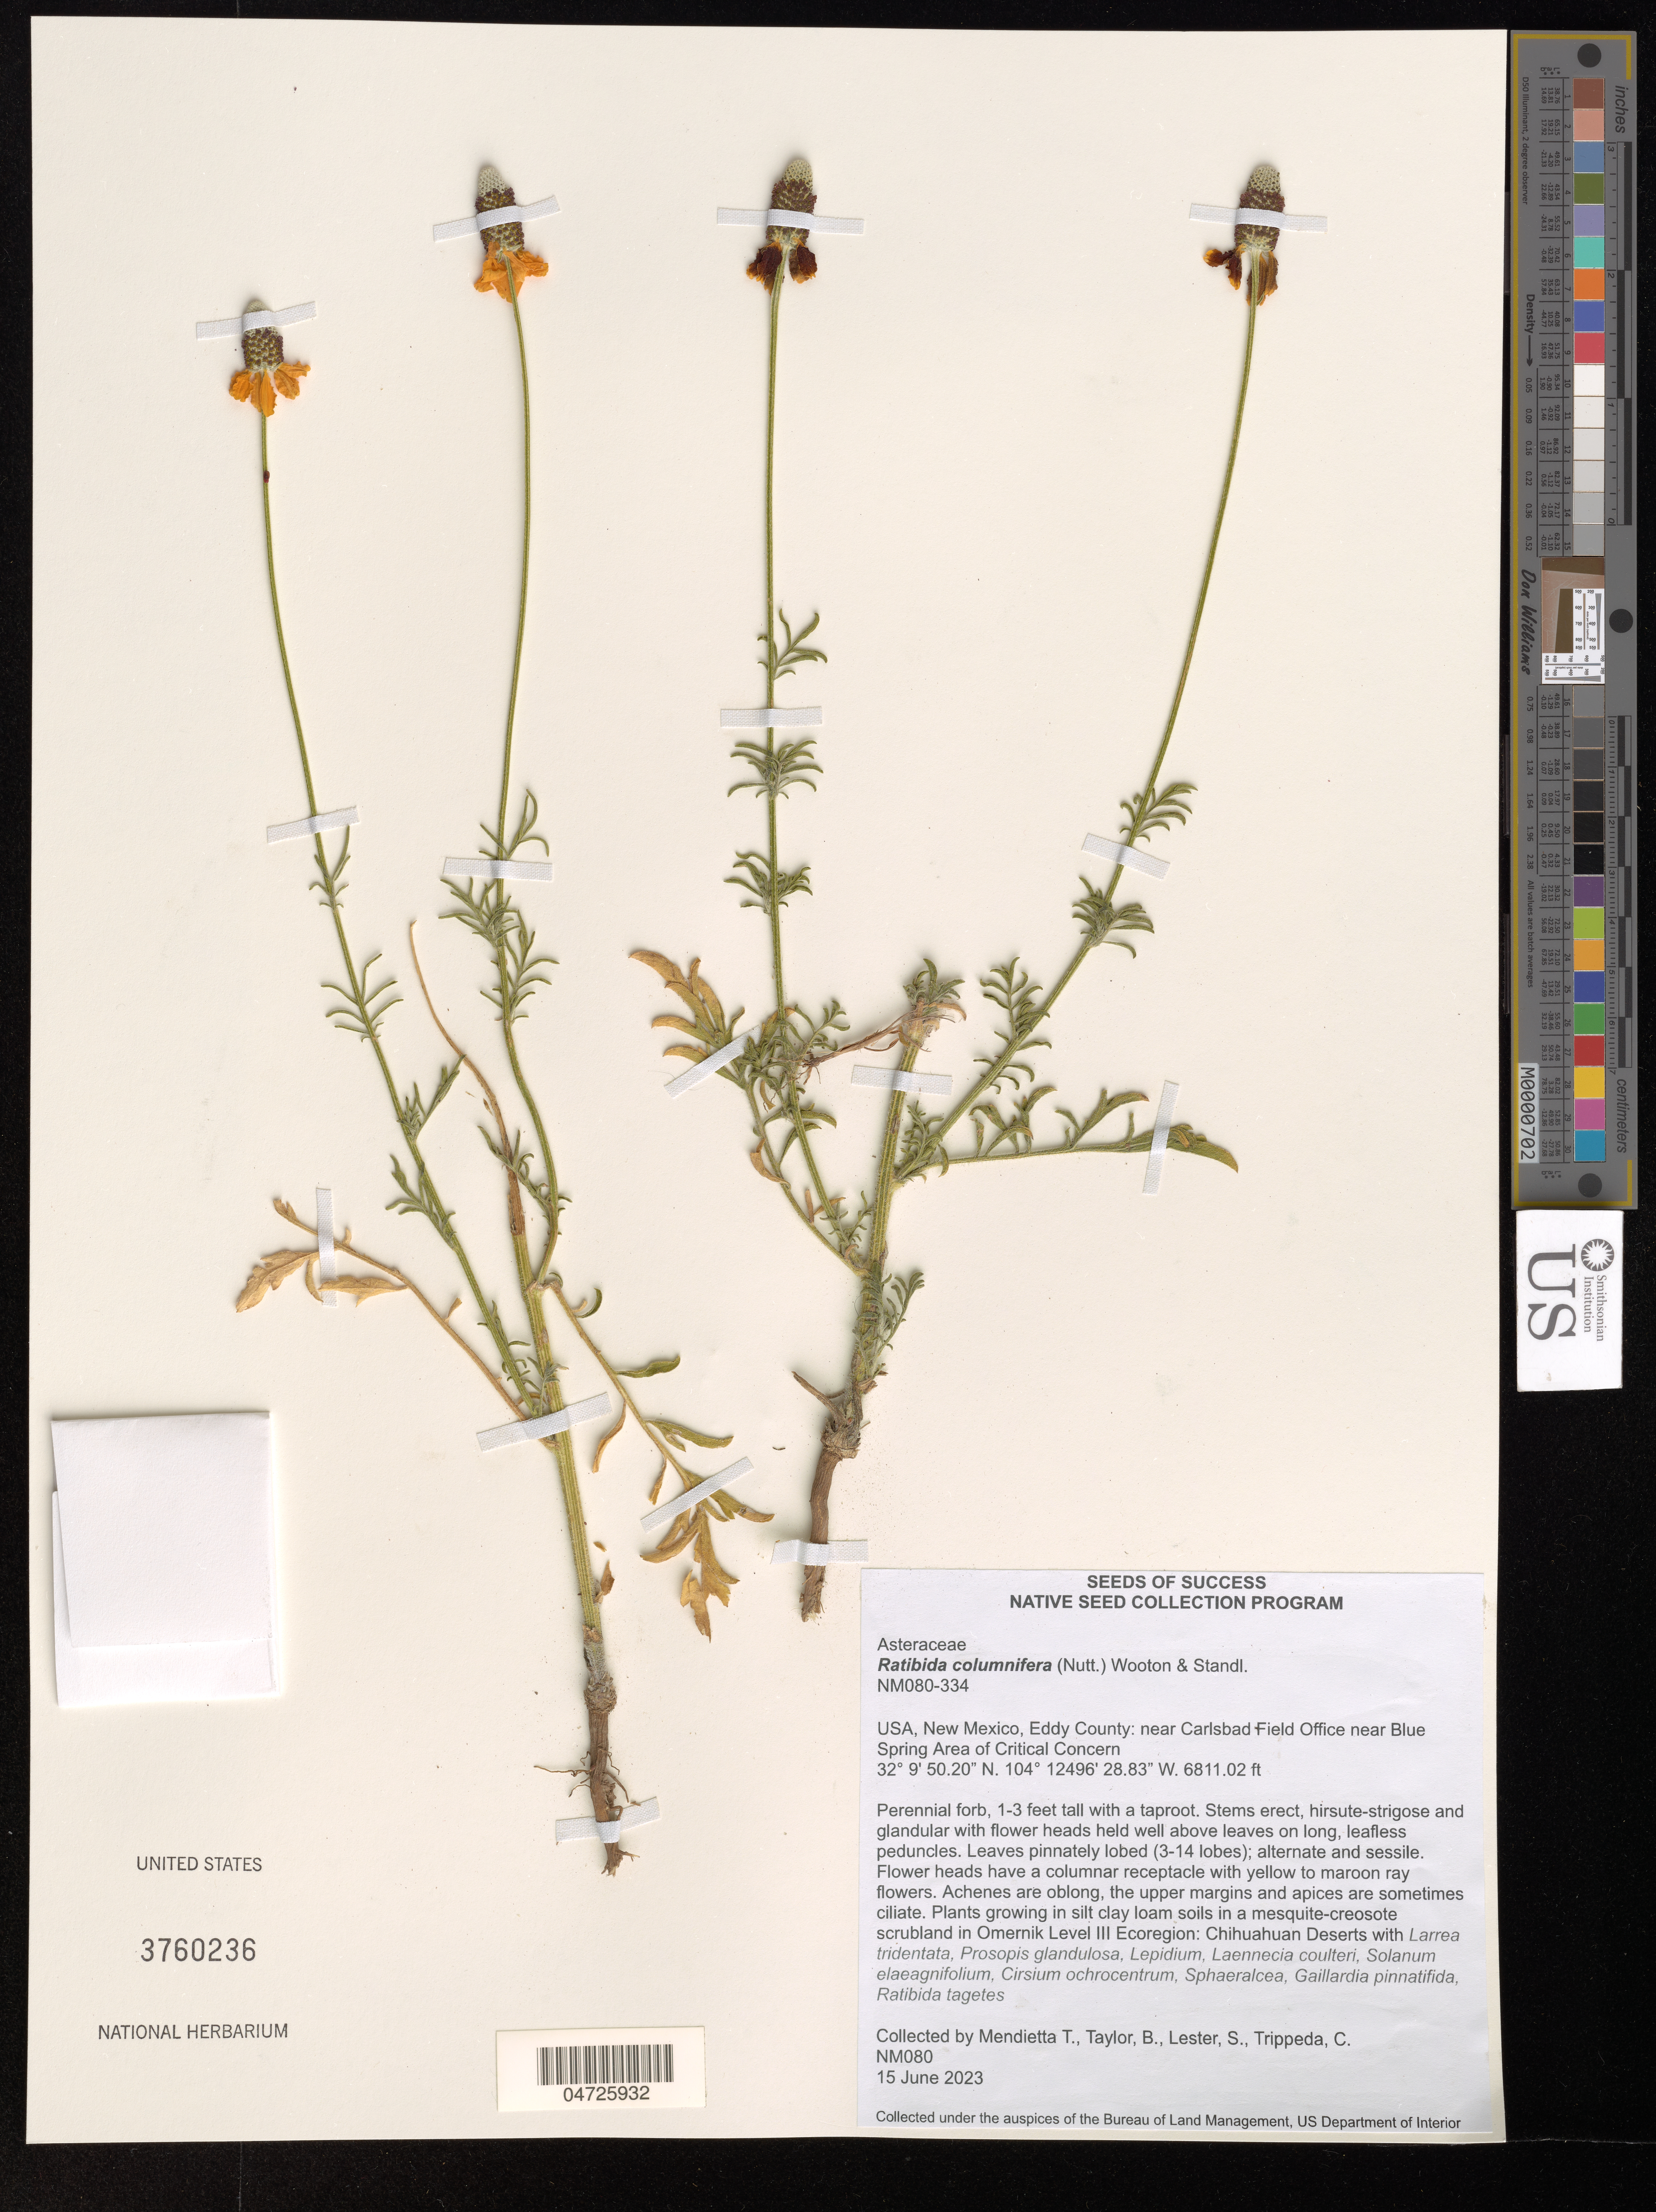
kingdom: Plantae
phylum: Tracheophyta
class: Magnoliopsida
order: Asterales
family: Asteraceae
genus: Ratibida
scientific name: Ratibida columnifera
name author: (Nutt.) Wooton & Standl.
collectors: T. Mendietta & B. Taylor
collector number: NM080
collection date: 2023-06-15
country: United States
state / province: New Mexico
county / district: Eddy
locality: Eddy County: near Carlsbad Field Office near Blue Spring Area of Critical Concern.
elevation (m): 2076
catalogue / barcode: US 3760236